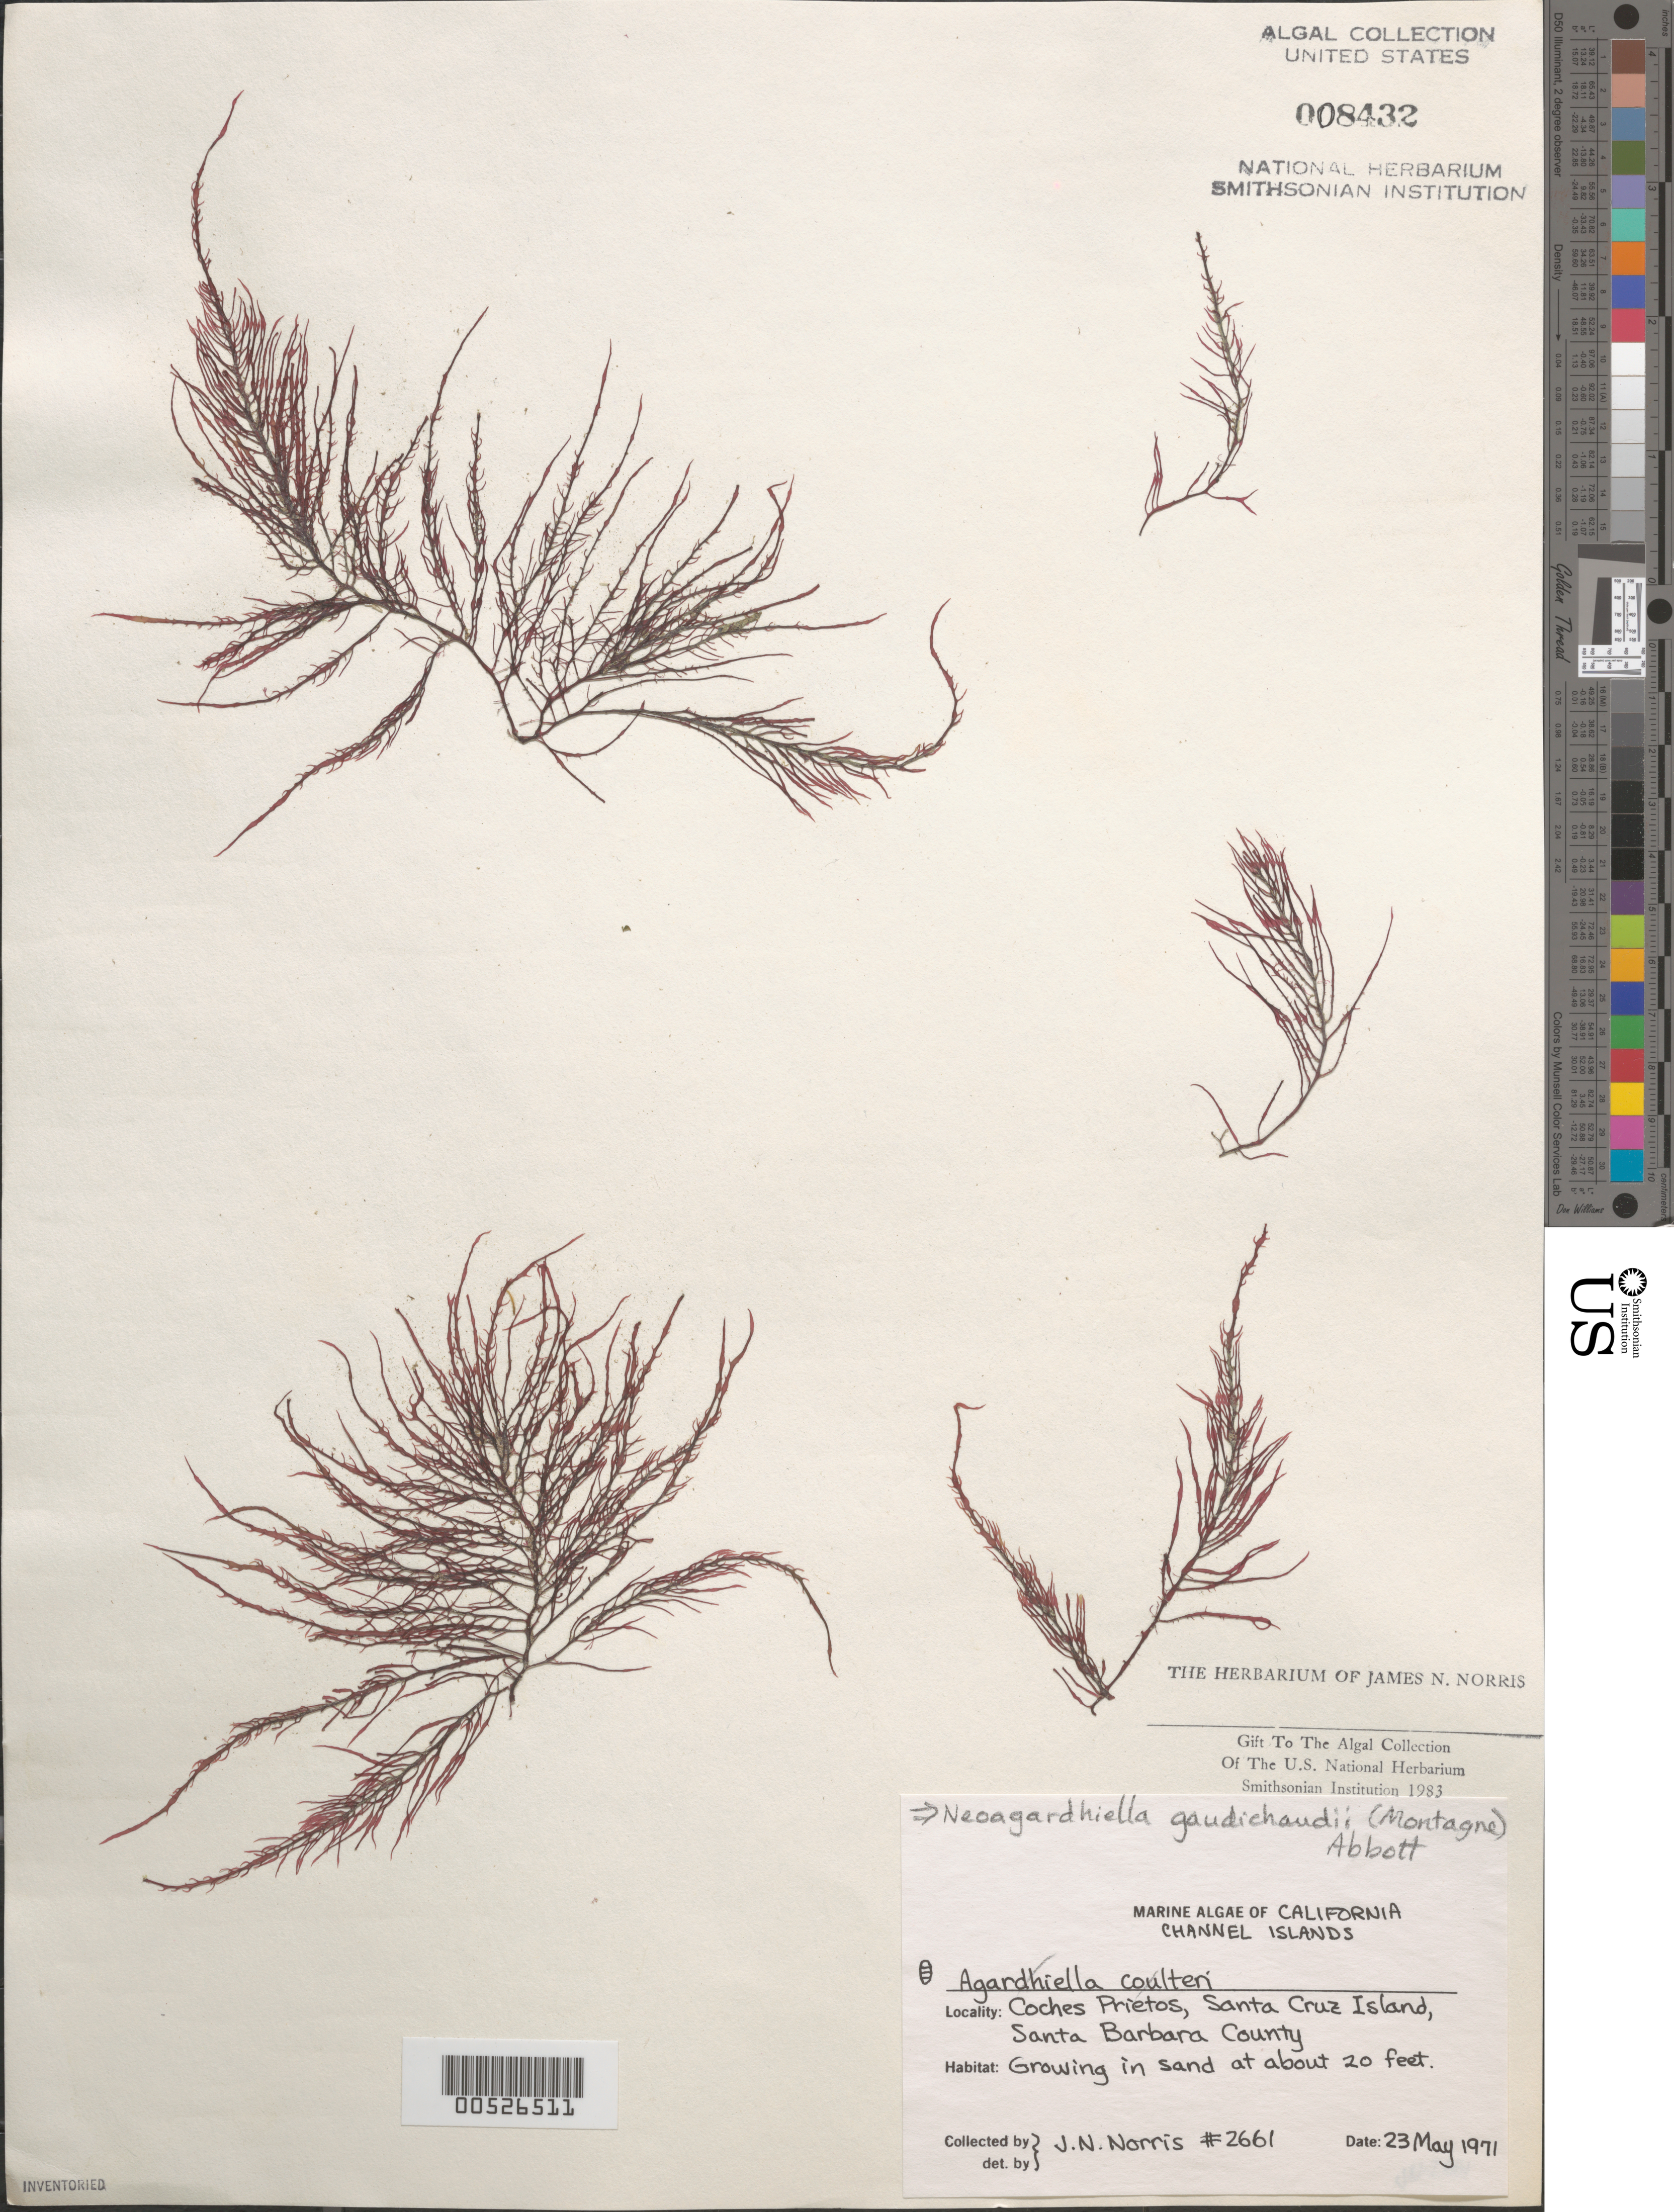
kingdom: Plantae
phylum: Rhodophyta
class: Florideophyceae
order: Gigartinales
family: Solieriaceae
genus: Sarcodiotheca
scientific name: Sarcodiotheca gaudichaudii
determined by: Algae name updating Project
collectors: J. N. Norris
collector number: JN-2661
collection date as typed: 23 May 1971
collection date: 1971-05-23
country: United States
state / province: California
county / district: Santa Barbara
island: Santa Cruz Island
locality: Coches Prietos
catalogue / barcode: US 8432